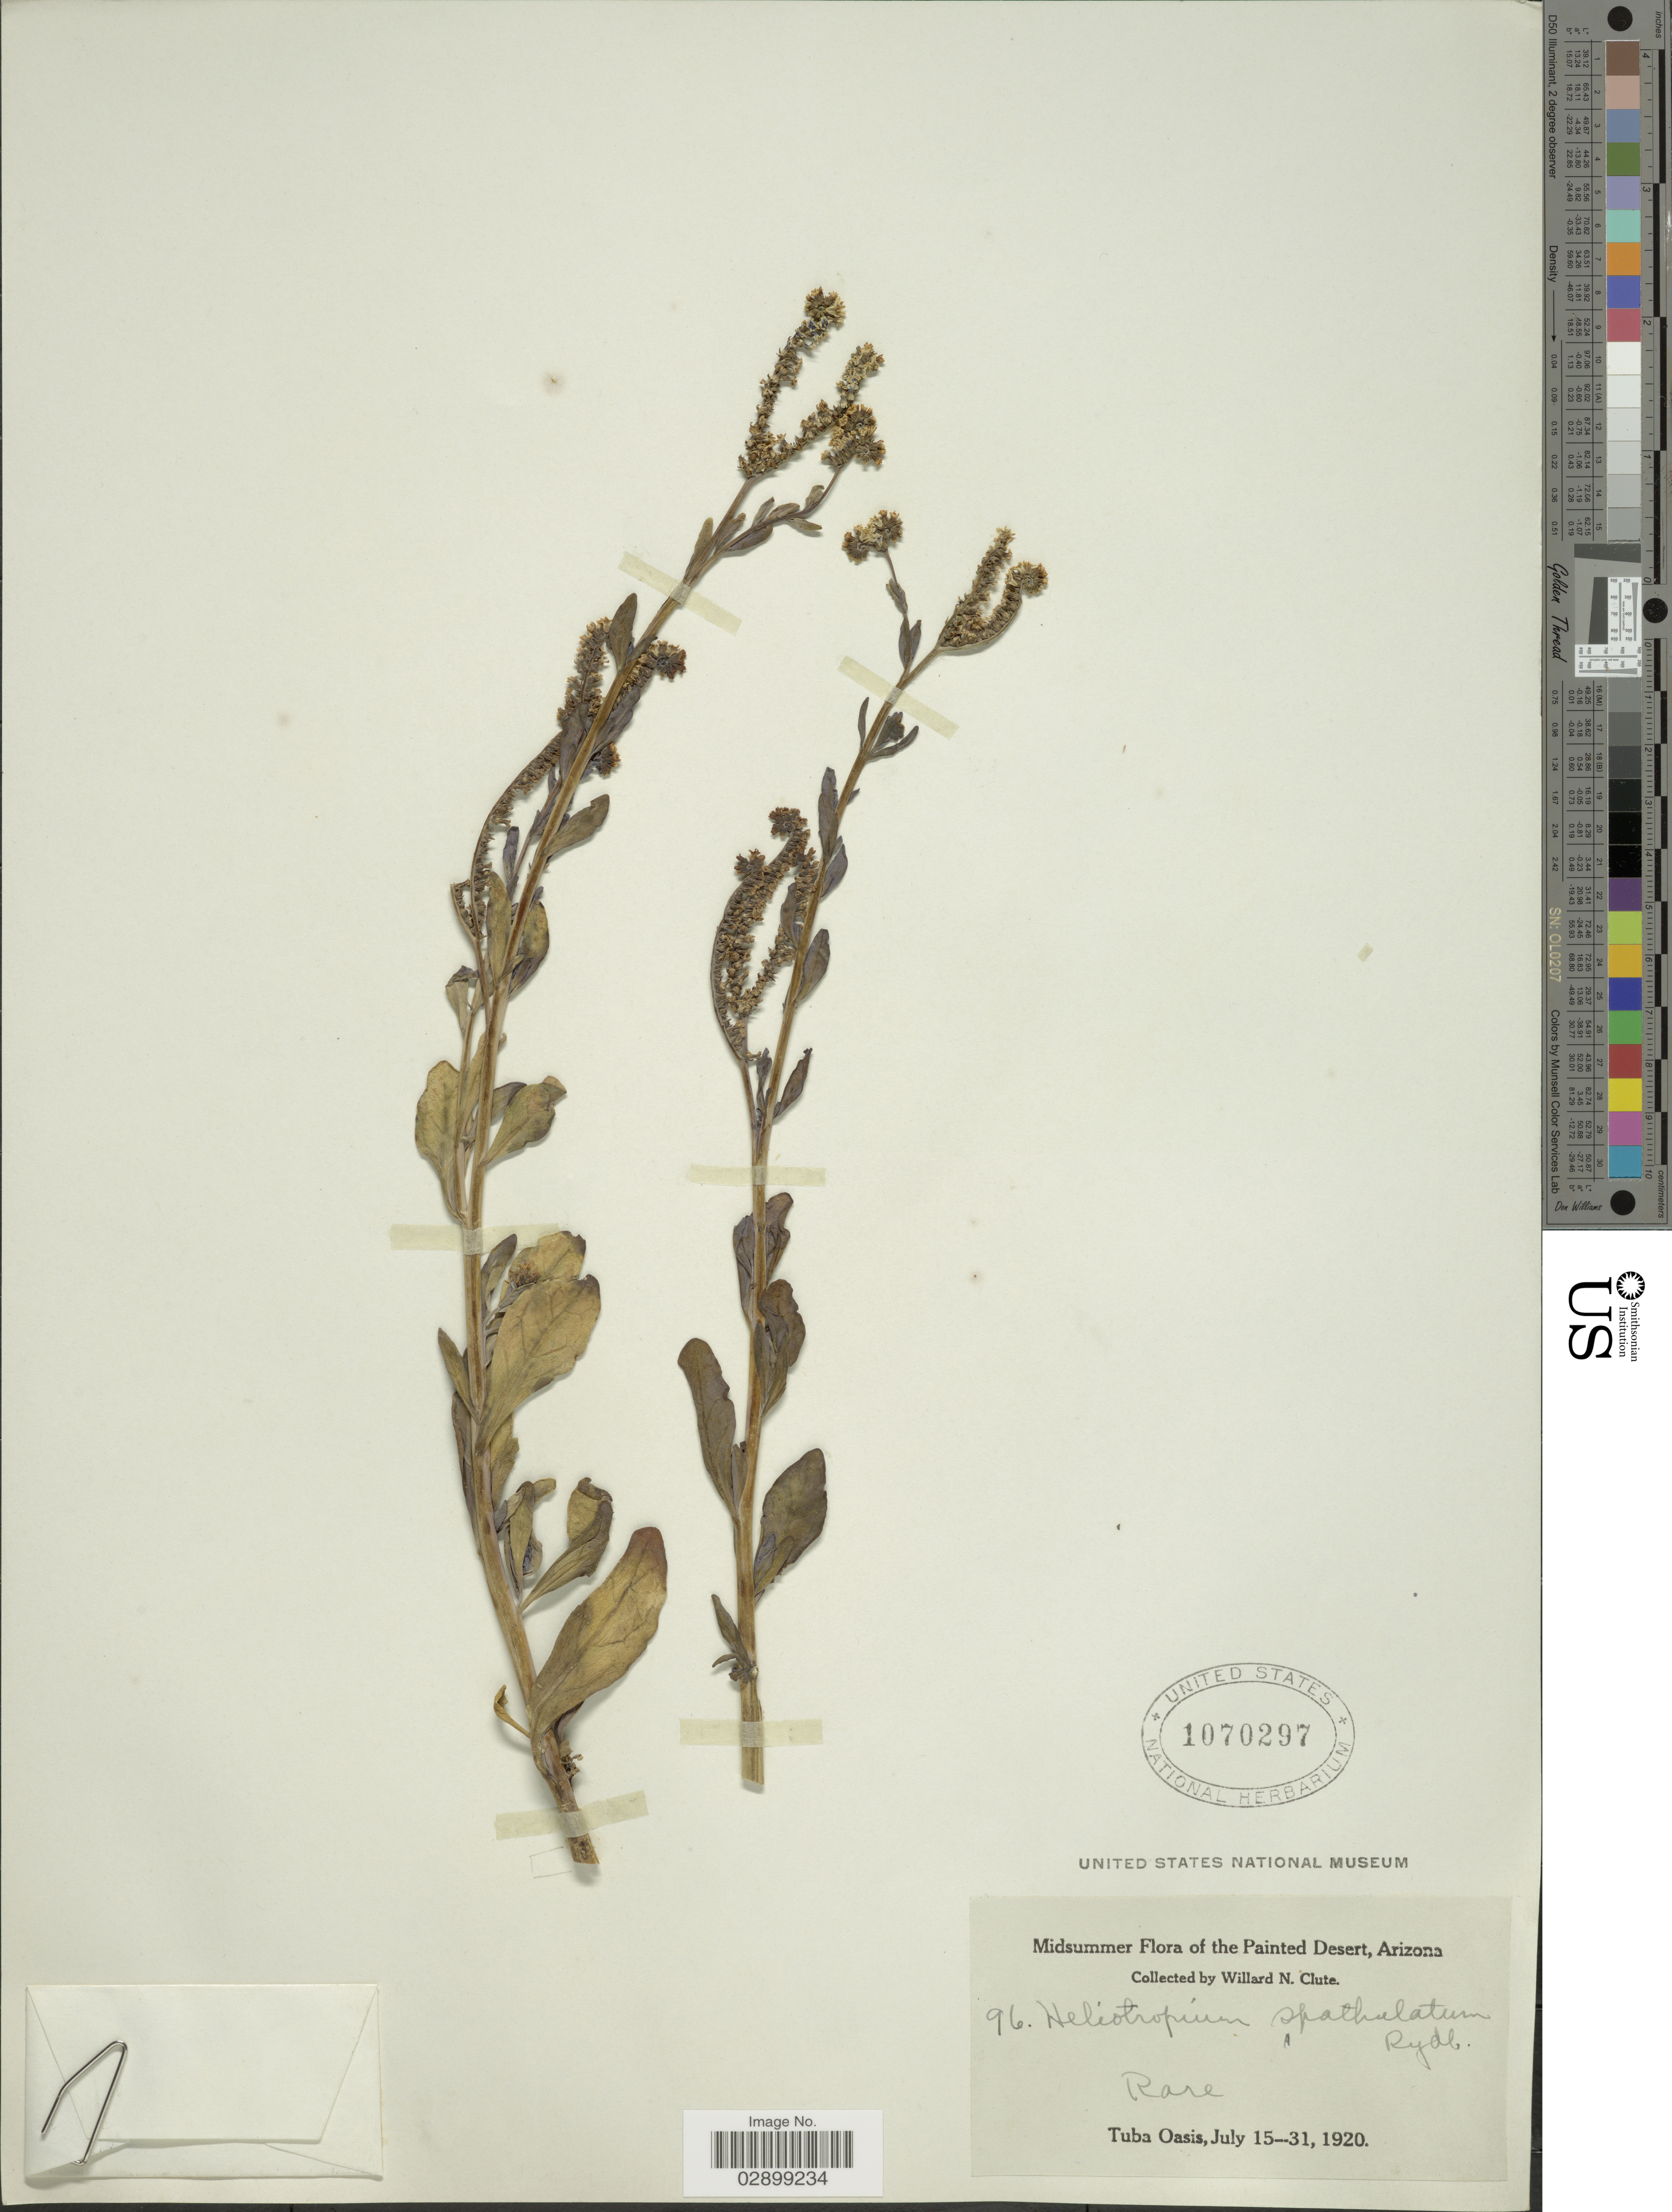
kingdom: Plantae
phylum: Tracheophyta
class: Magnoliopsida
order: Boraginales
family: Heliotropiaceae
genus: Heliotropium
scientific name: Heliotropium sp.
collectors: W. N. Clute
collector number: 96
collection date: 1920-07-15/1920-07-31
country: United States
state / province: Arizona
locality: Painted Desert. Tuba Oasis.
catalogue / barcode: US 1070297